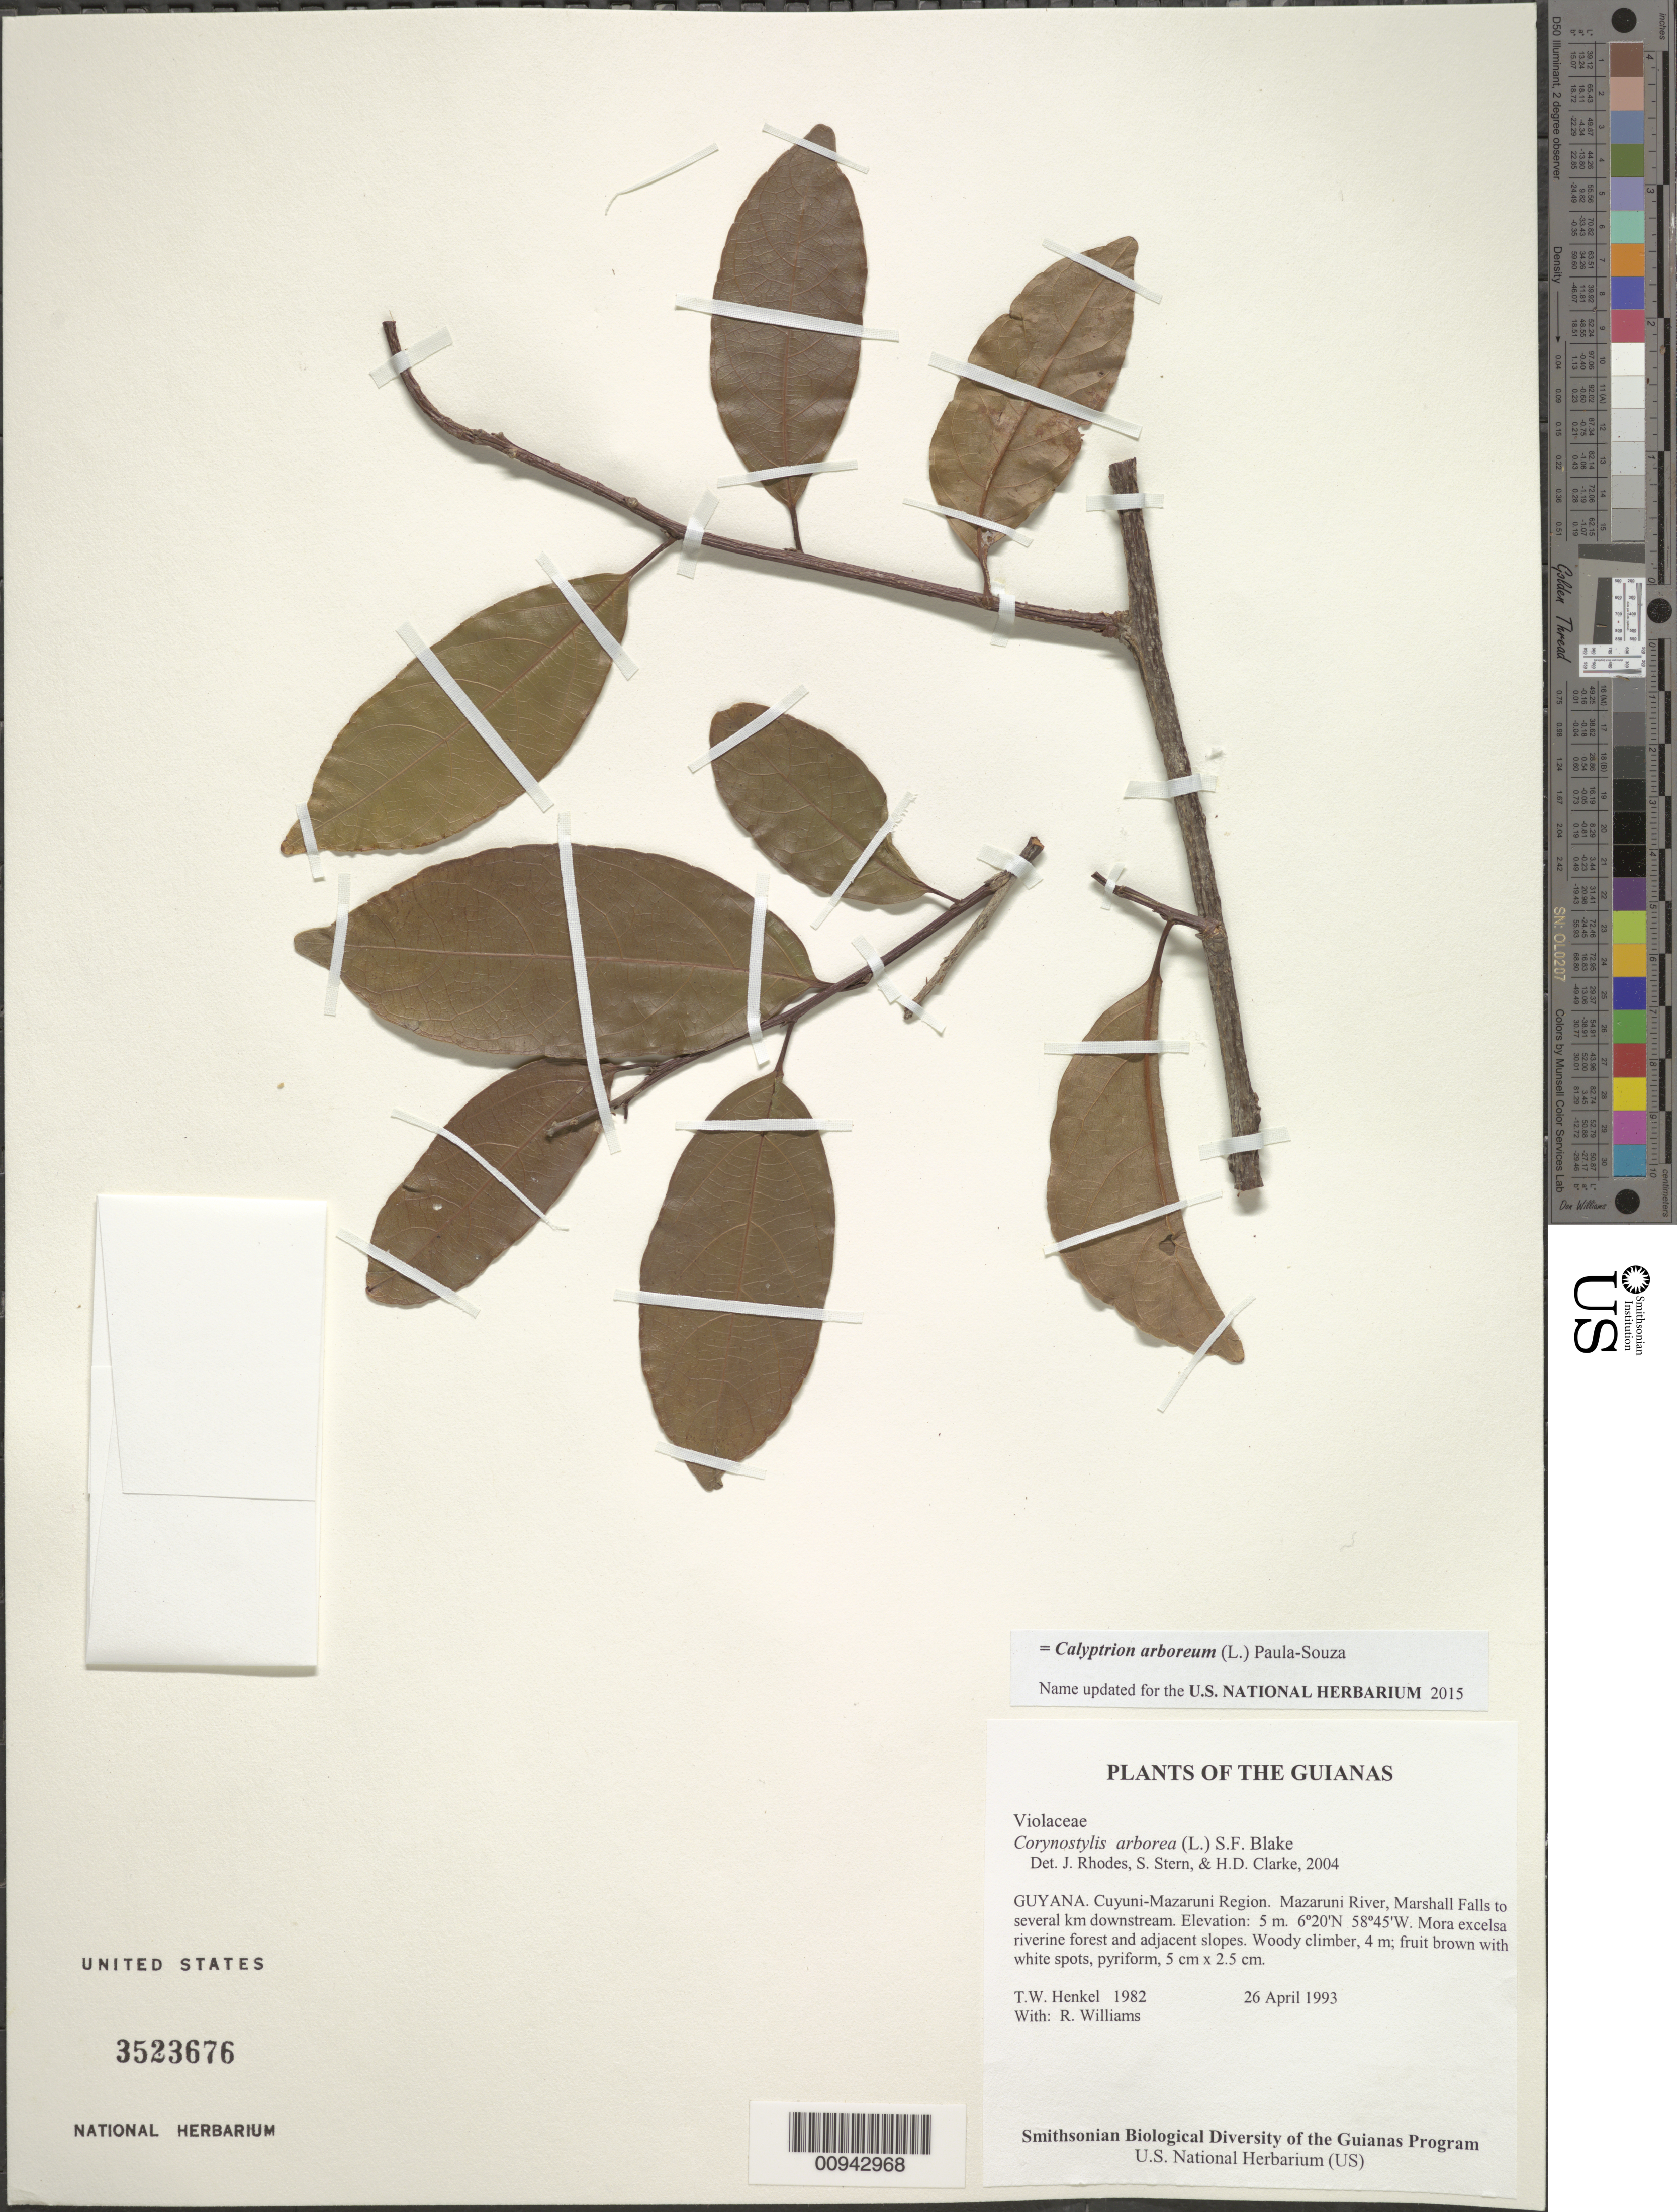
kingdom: Plantae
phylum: Tracheophyta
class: Magnoliopsida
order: Malpighiales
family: Violaceae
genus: Calyptrion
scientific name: Calyptrion arboreum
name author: (L.) Paula-Souza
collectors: T. Henkel & R. Williams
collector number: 1982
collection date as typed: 26 April 1993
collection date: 1993-04-26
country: Guyana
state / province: Cuyuni-Mazaruni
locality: Mazaruni River, Marshall Falls to several km downstream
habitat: Mora excelsa riverine forest and adjacent slopes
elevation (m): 5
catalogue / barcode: US 3523676